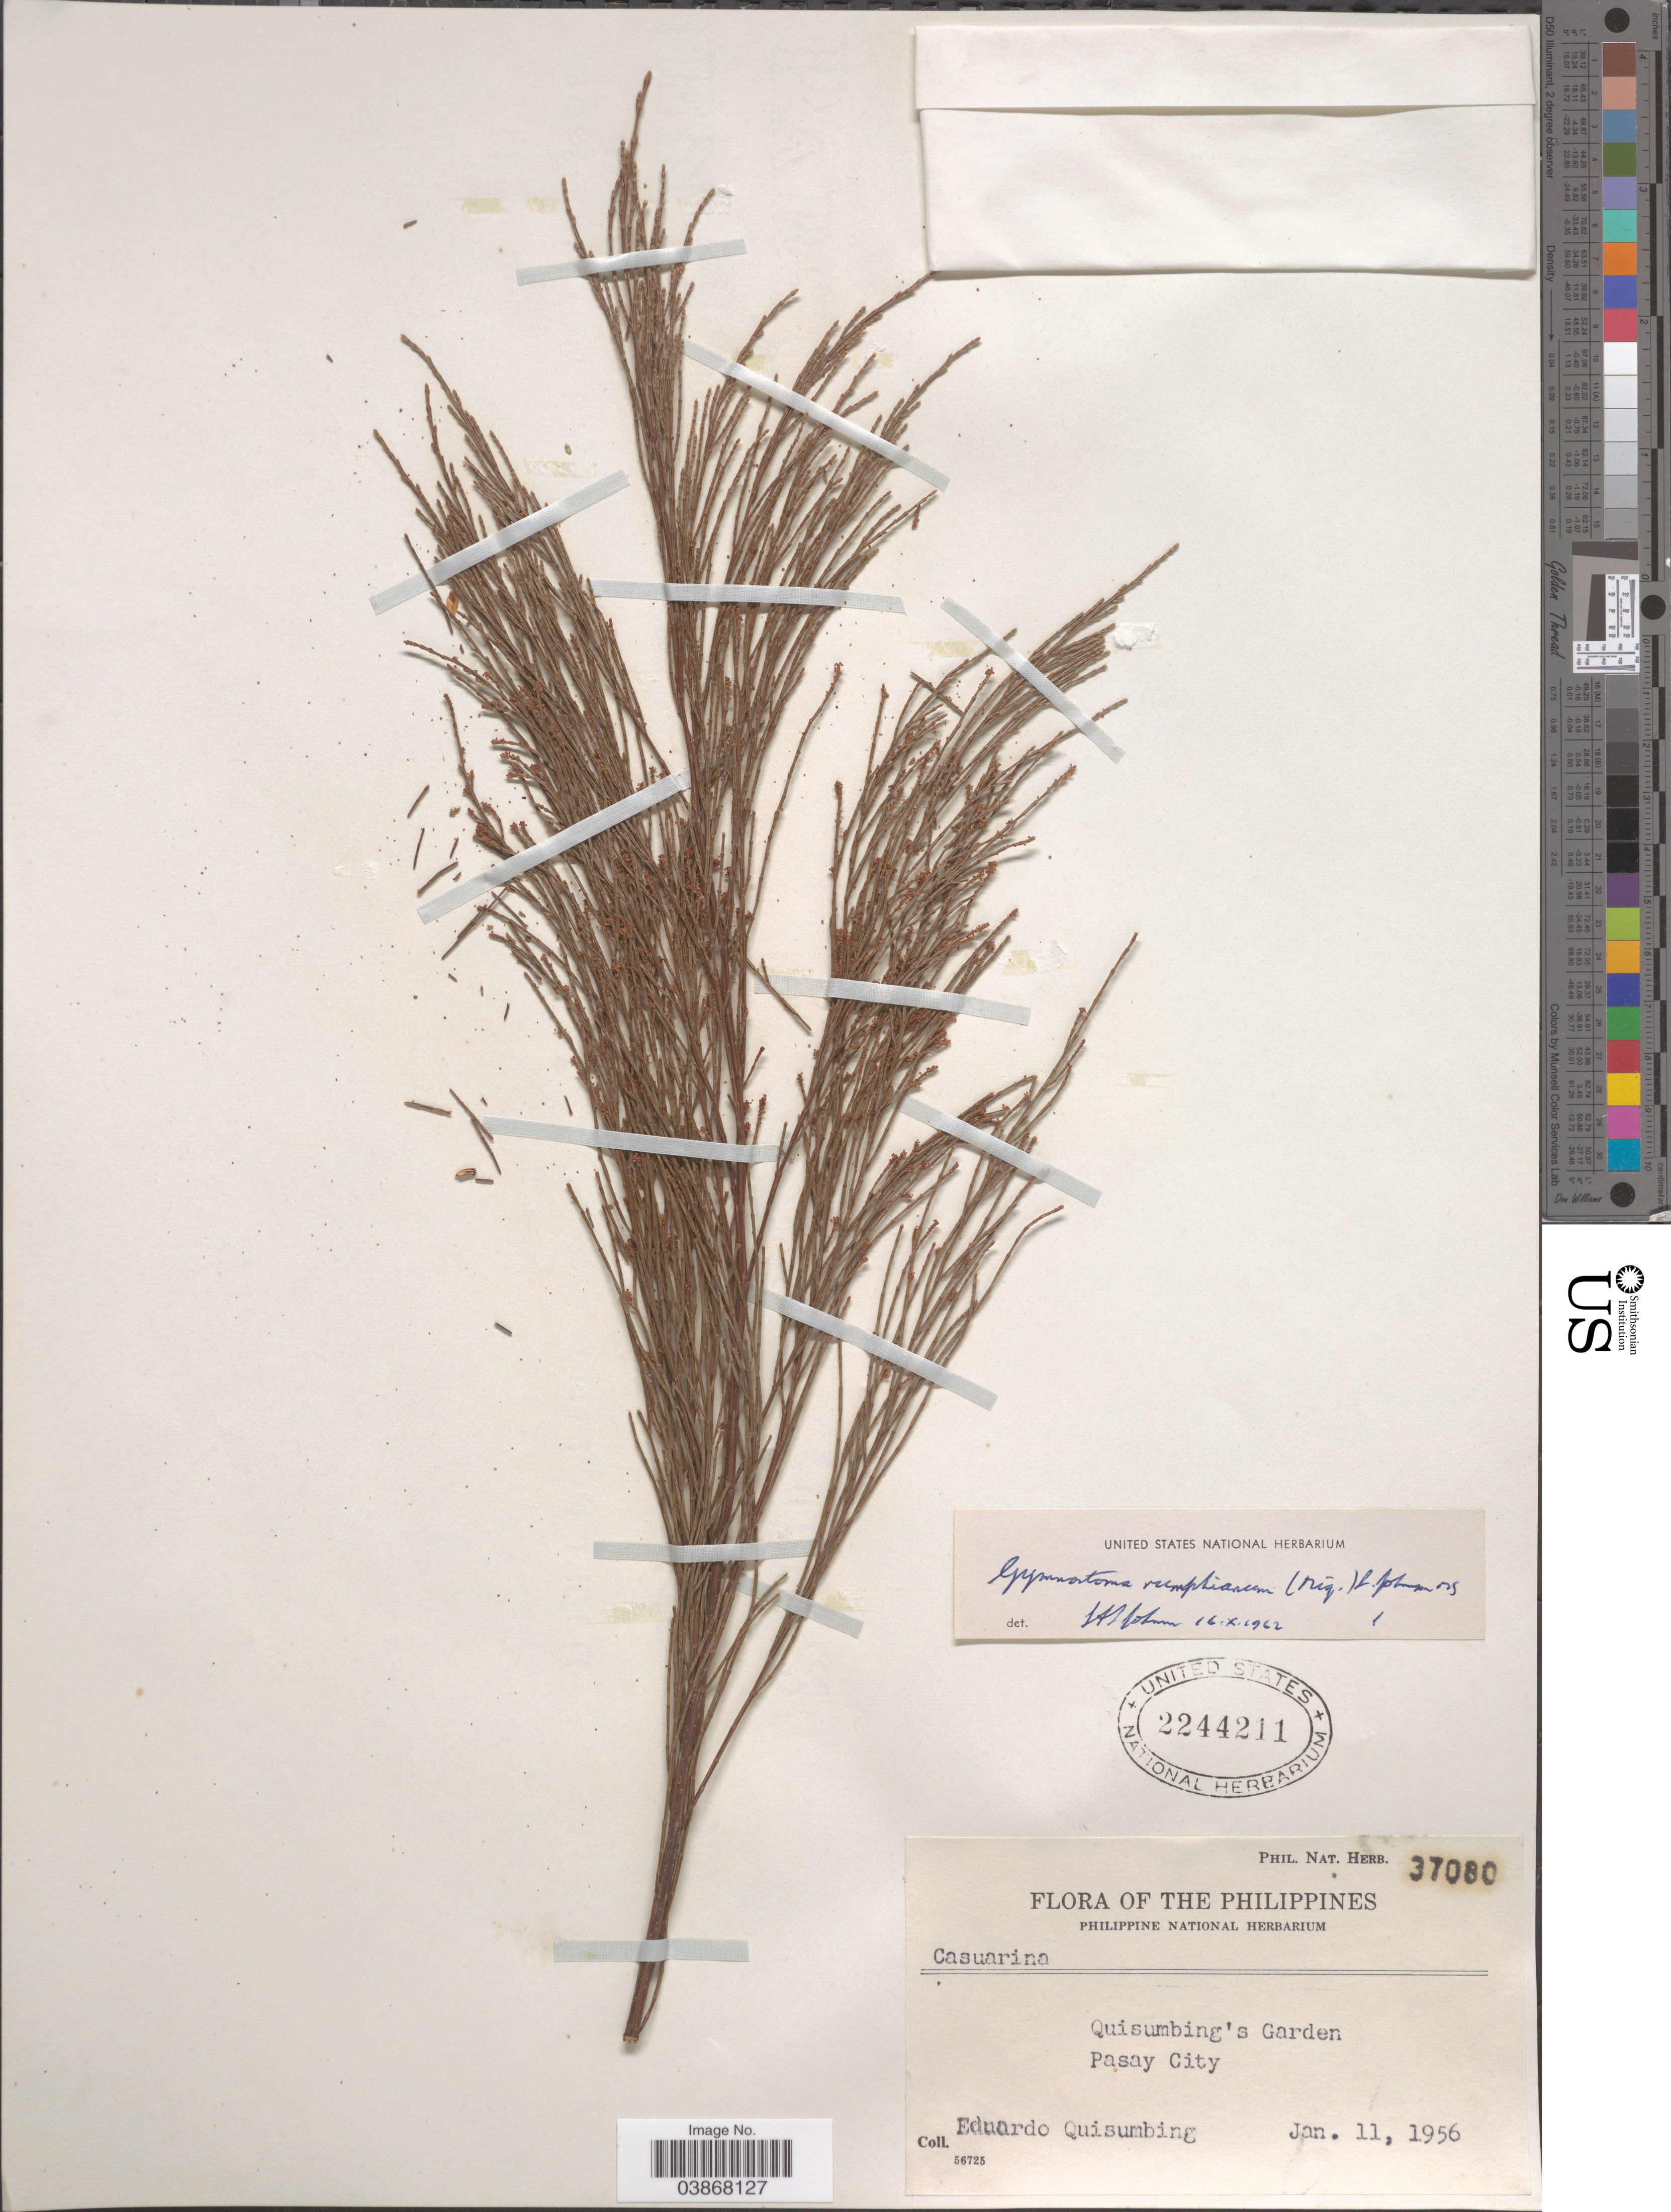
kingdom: Plantae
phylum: Tracheophyta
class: Magnoliopsida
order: Fagales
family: Casuarinaceae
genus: Gymnostoma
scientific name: Gymnostoma rumphianum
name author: (Miq.) L.A.S. Johnson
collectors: E. Quisumbing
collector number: Phil. Nat. Herb. 37080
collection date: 1956-01-11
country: Philippines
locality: Quisumbing's Garden. Pasay City.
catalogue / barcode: US 2244211